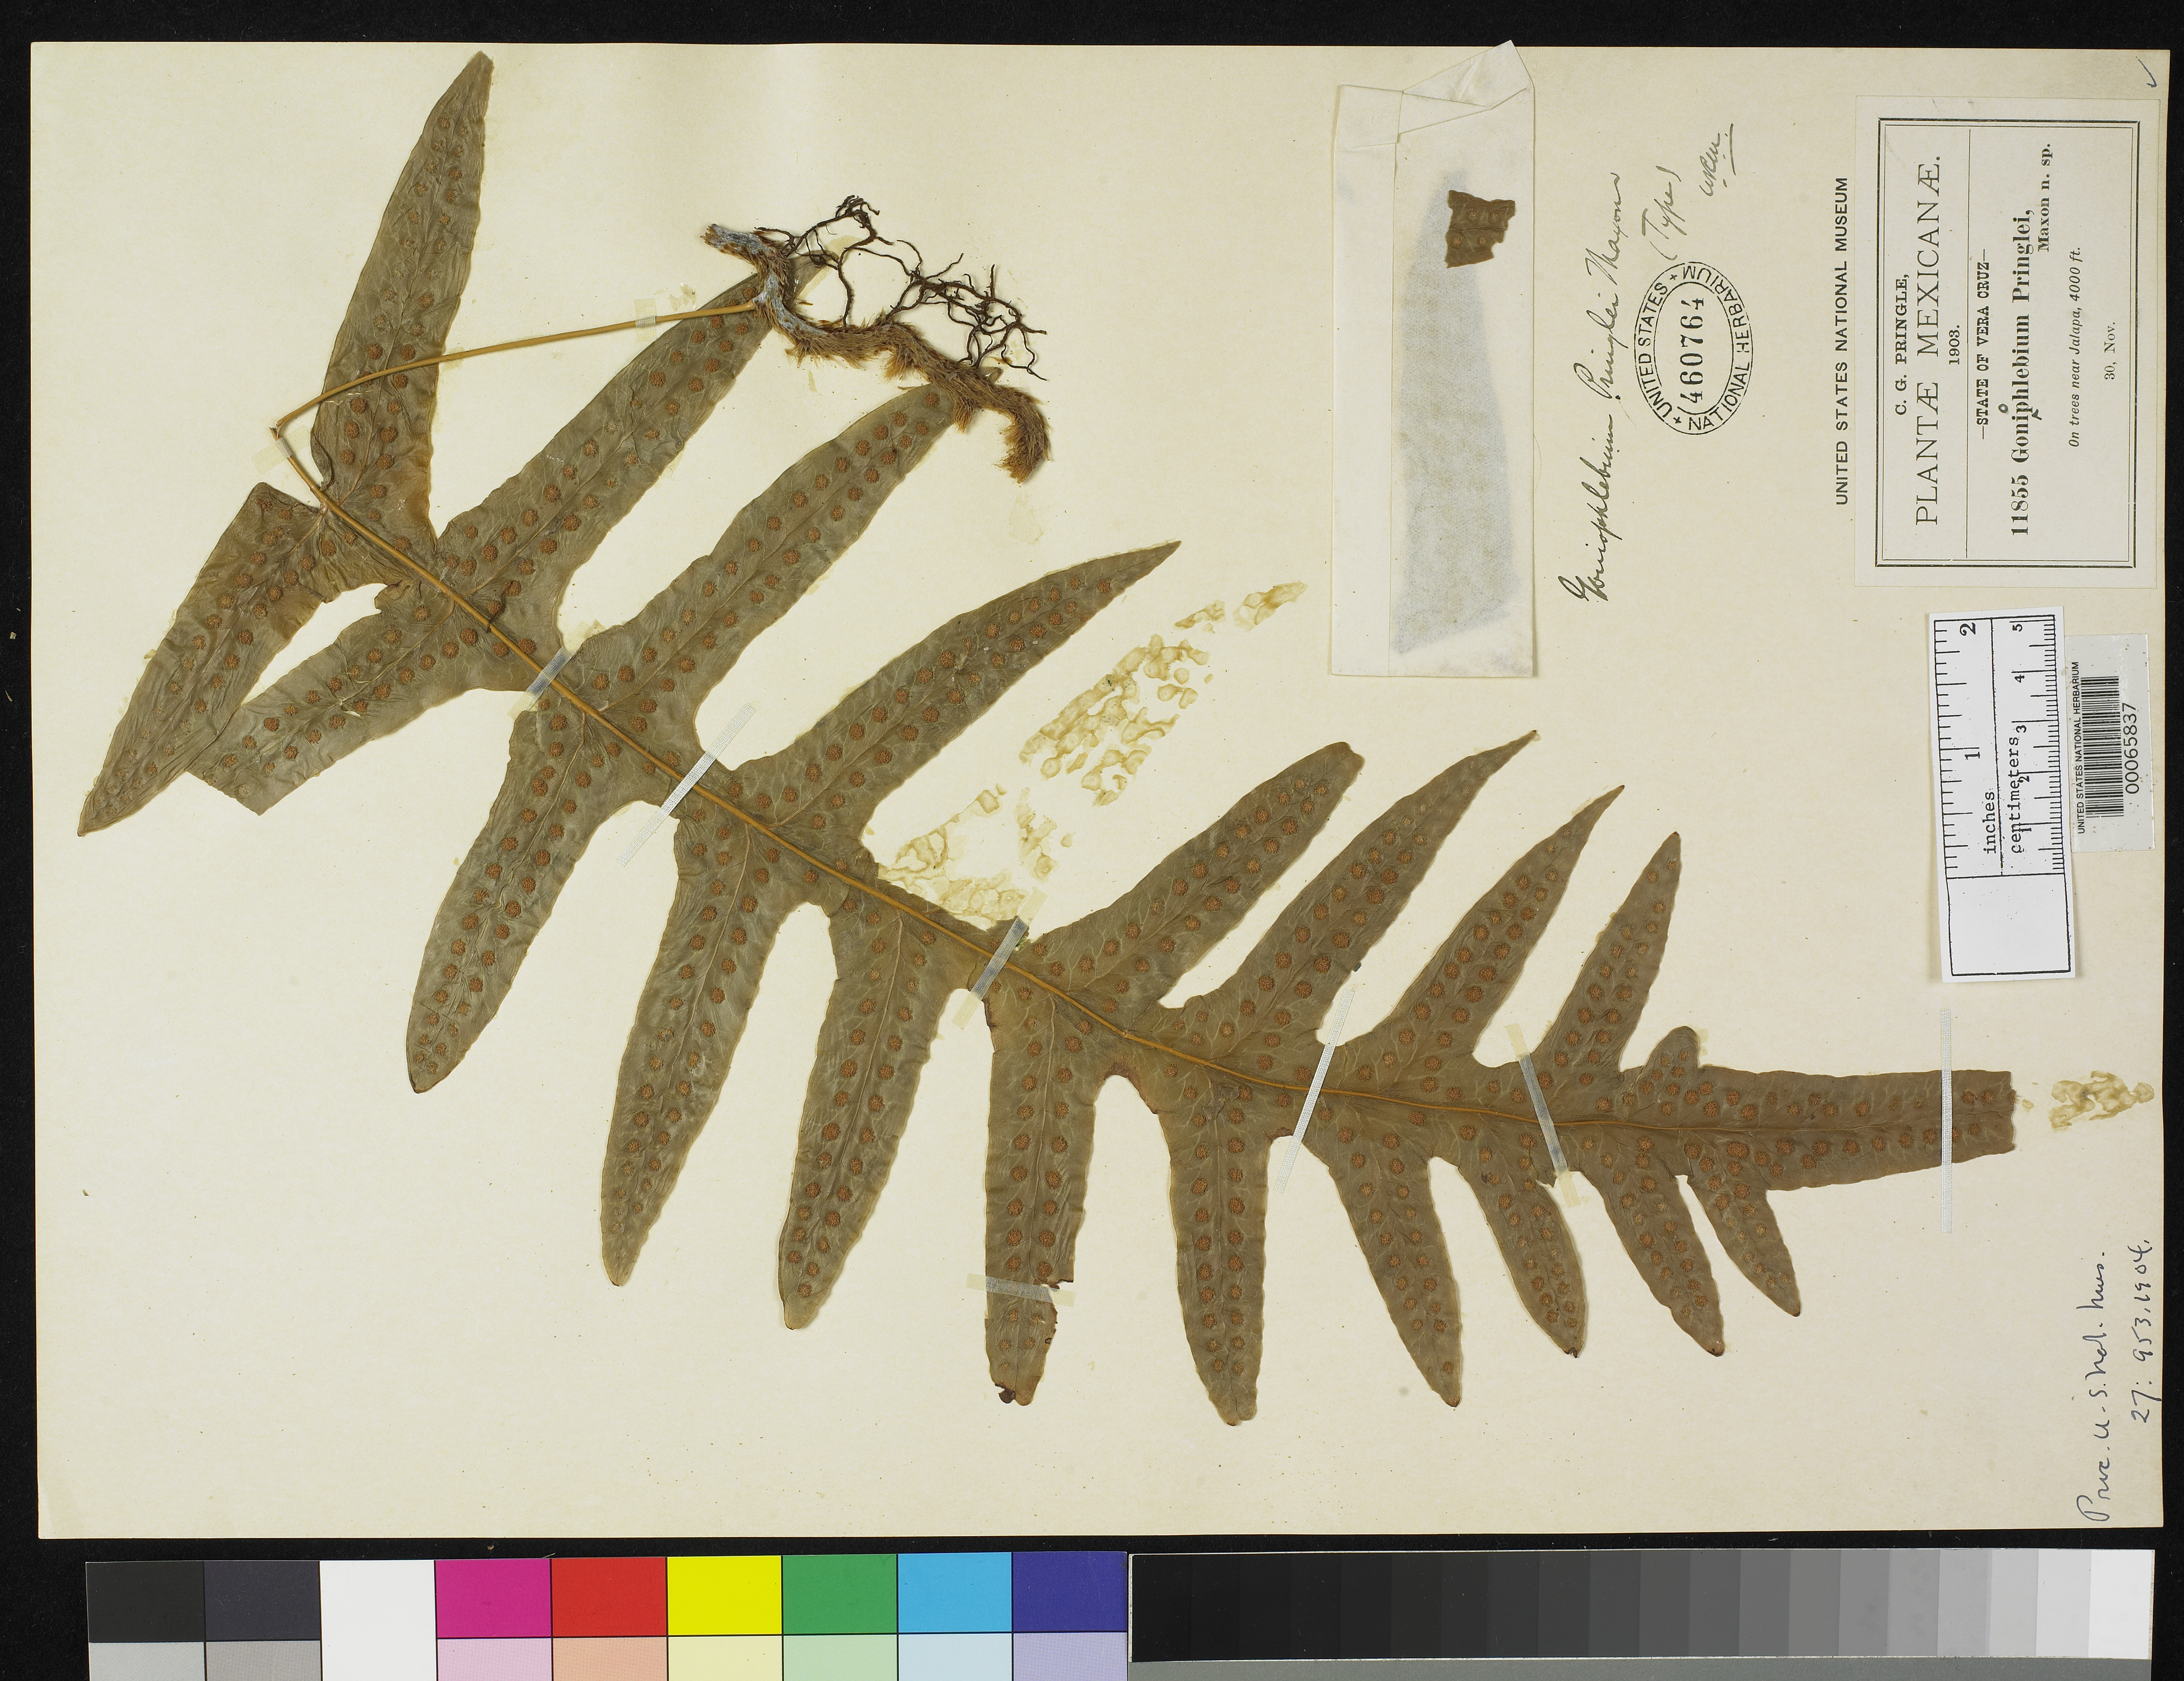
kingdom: Plantae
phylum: Tracheophyta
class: Polypodiopsida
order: Polypodiales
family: Polypodiaceae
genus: Goniophlebium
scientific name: Goniophlebium pringlei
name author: Maxon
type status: Holotype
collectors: C. G. Pringle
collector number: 11855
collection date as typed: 30 Nov 1903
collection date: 1903-11-30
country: Mexico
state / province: Veracruz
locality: Near Jalapa.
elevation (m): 1219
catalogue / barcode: US 460764